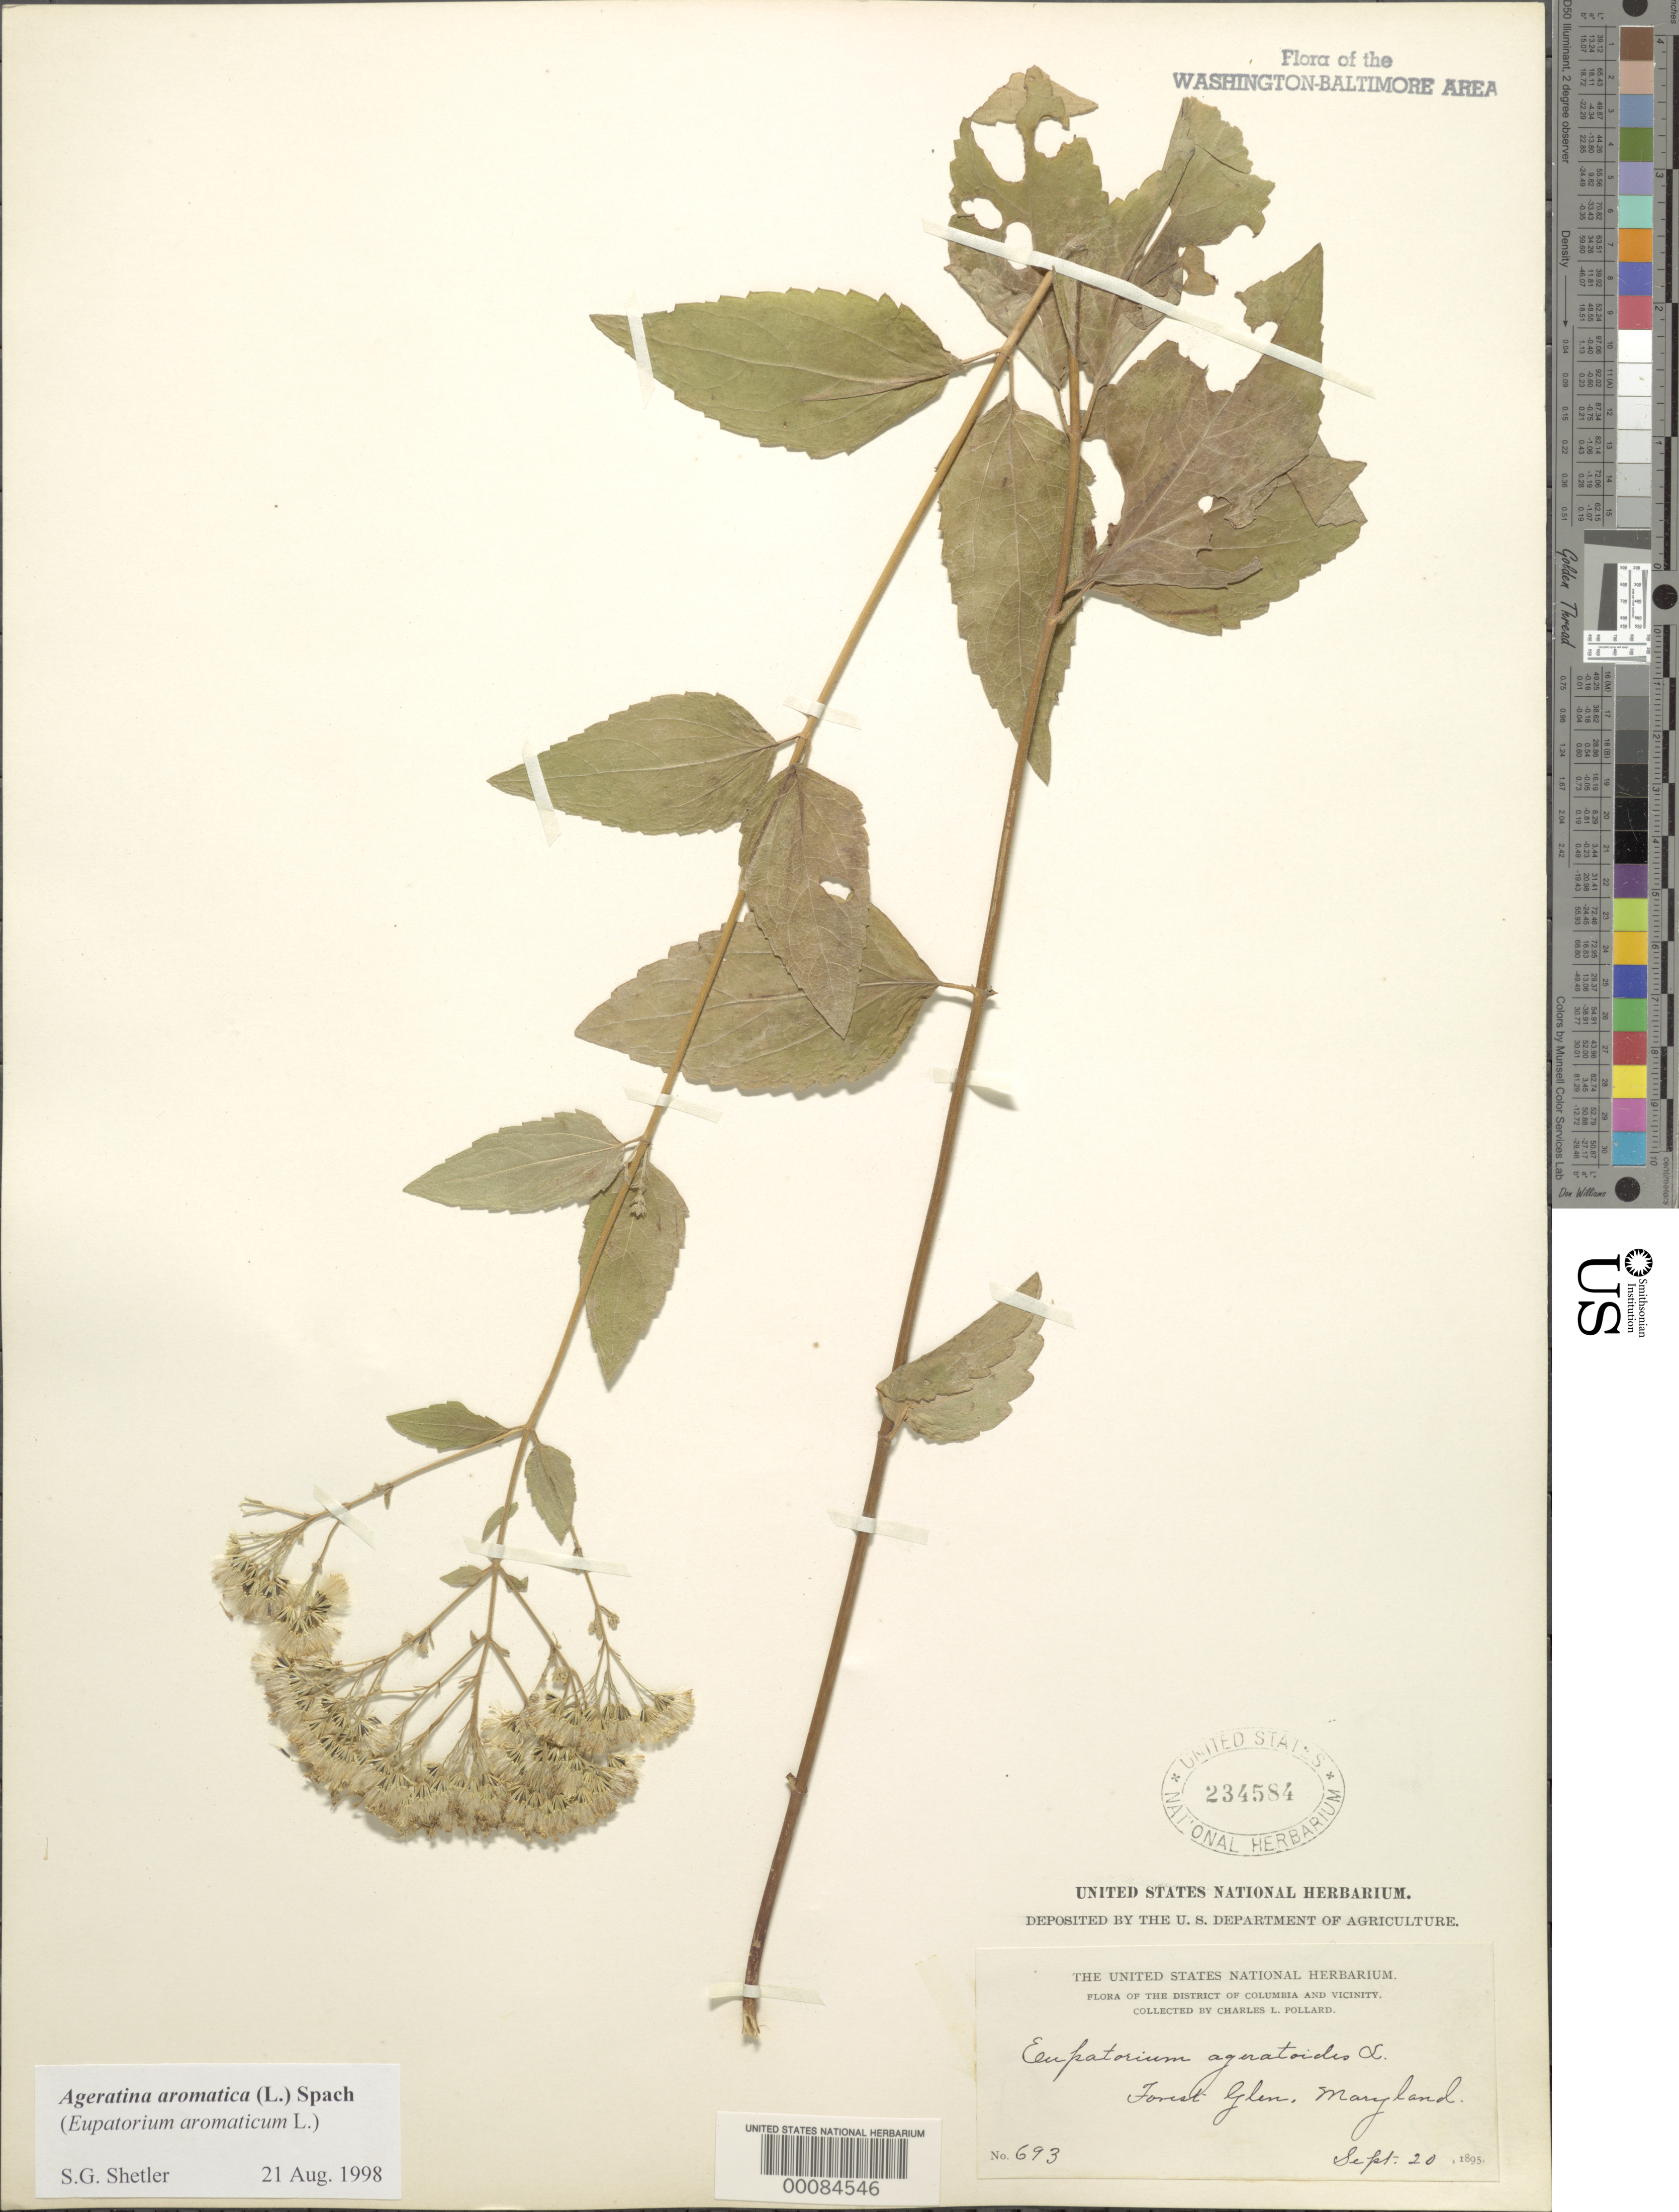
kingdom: Plantae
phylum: Tracheophyta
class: Magnoliopsida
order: Asterales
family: Asteraceae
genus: Ageratina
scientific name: Ageratina aromatica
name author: (L.) Spach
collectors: C. L. Pollard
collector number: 693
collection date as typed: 20 Sep 1895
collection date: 1895-09-20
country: United States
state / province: Maryland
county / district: Montgomery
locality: Forest Glen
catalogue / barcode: US 234584